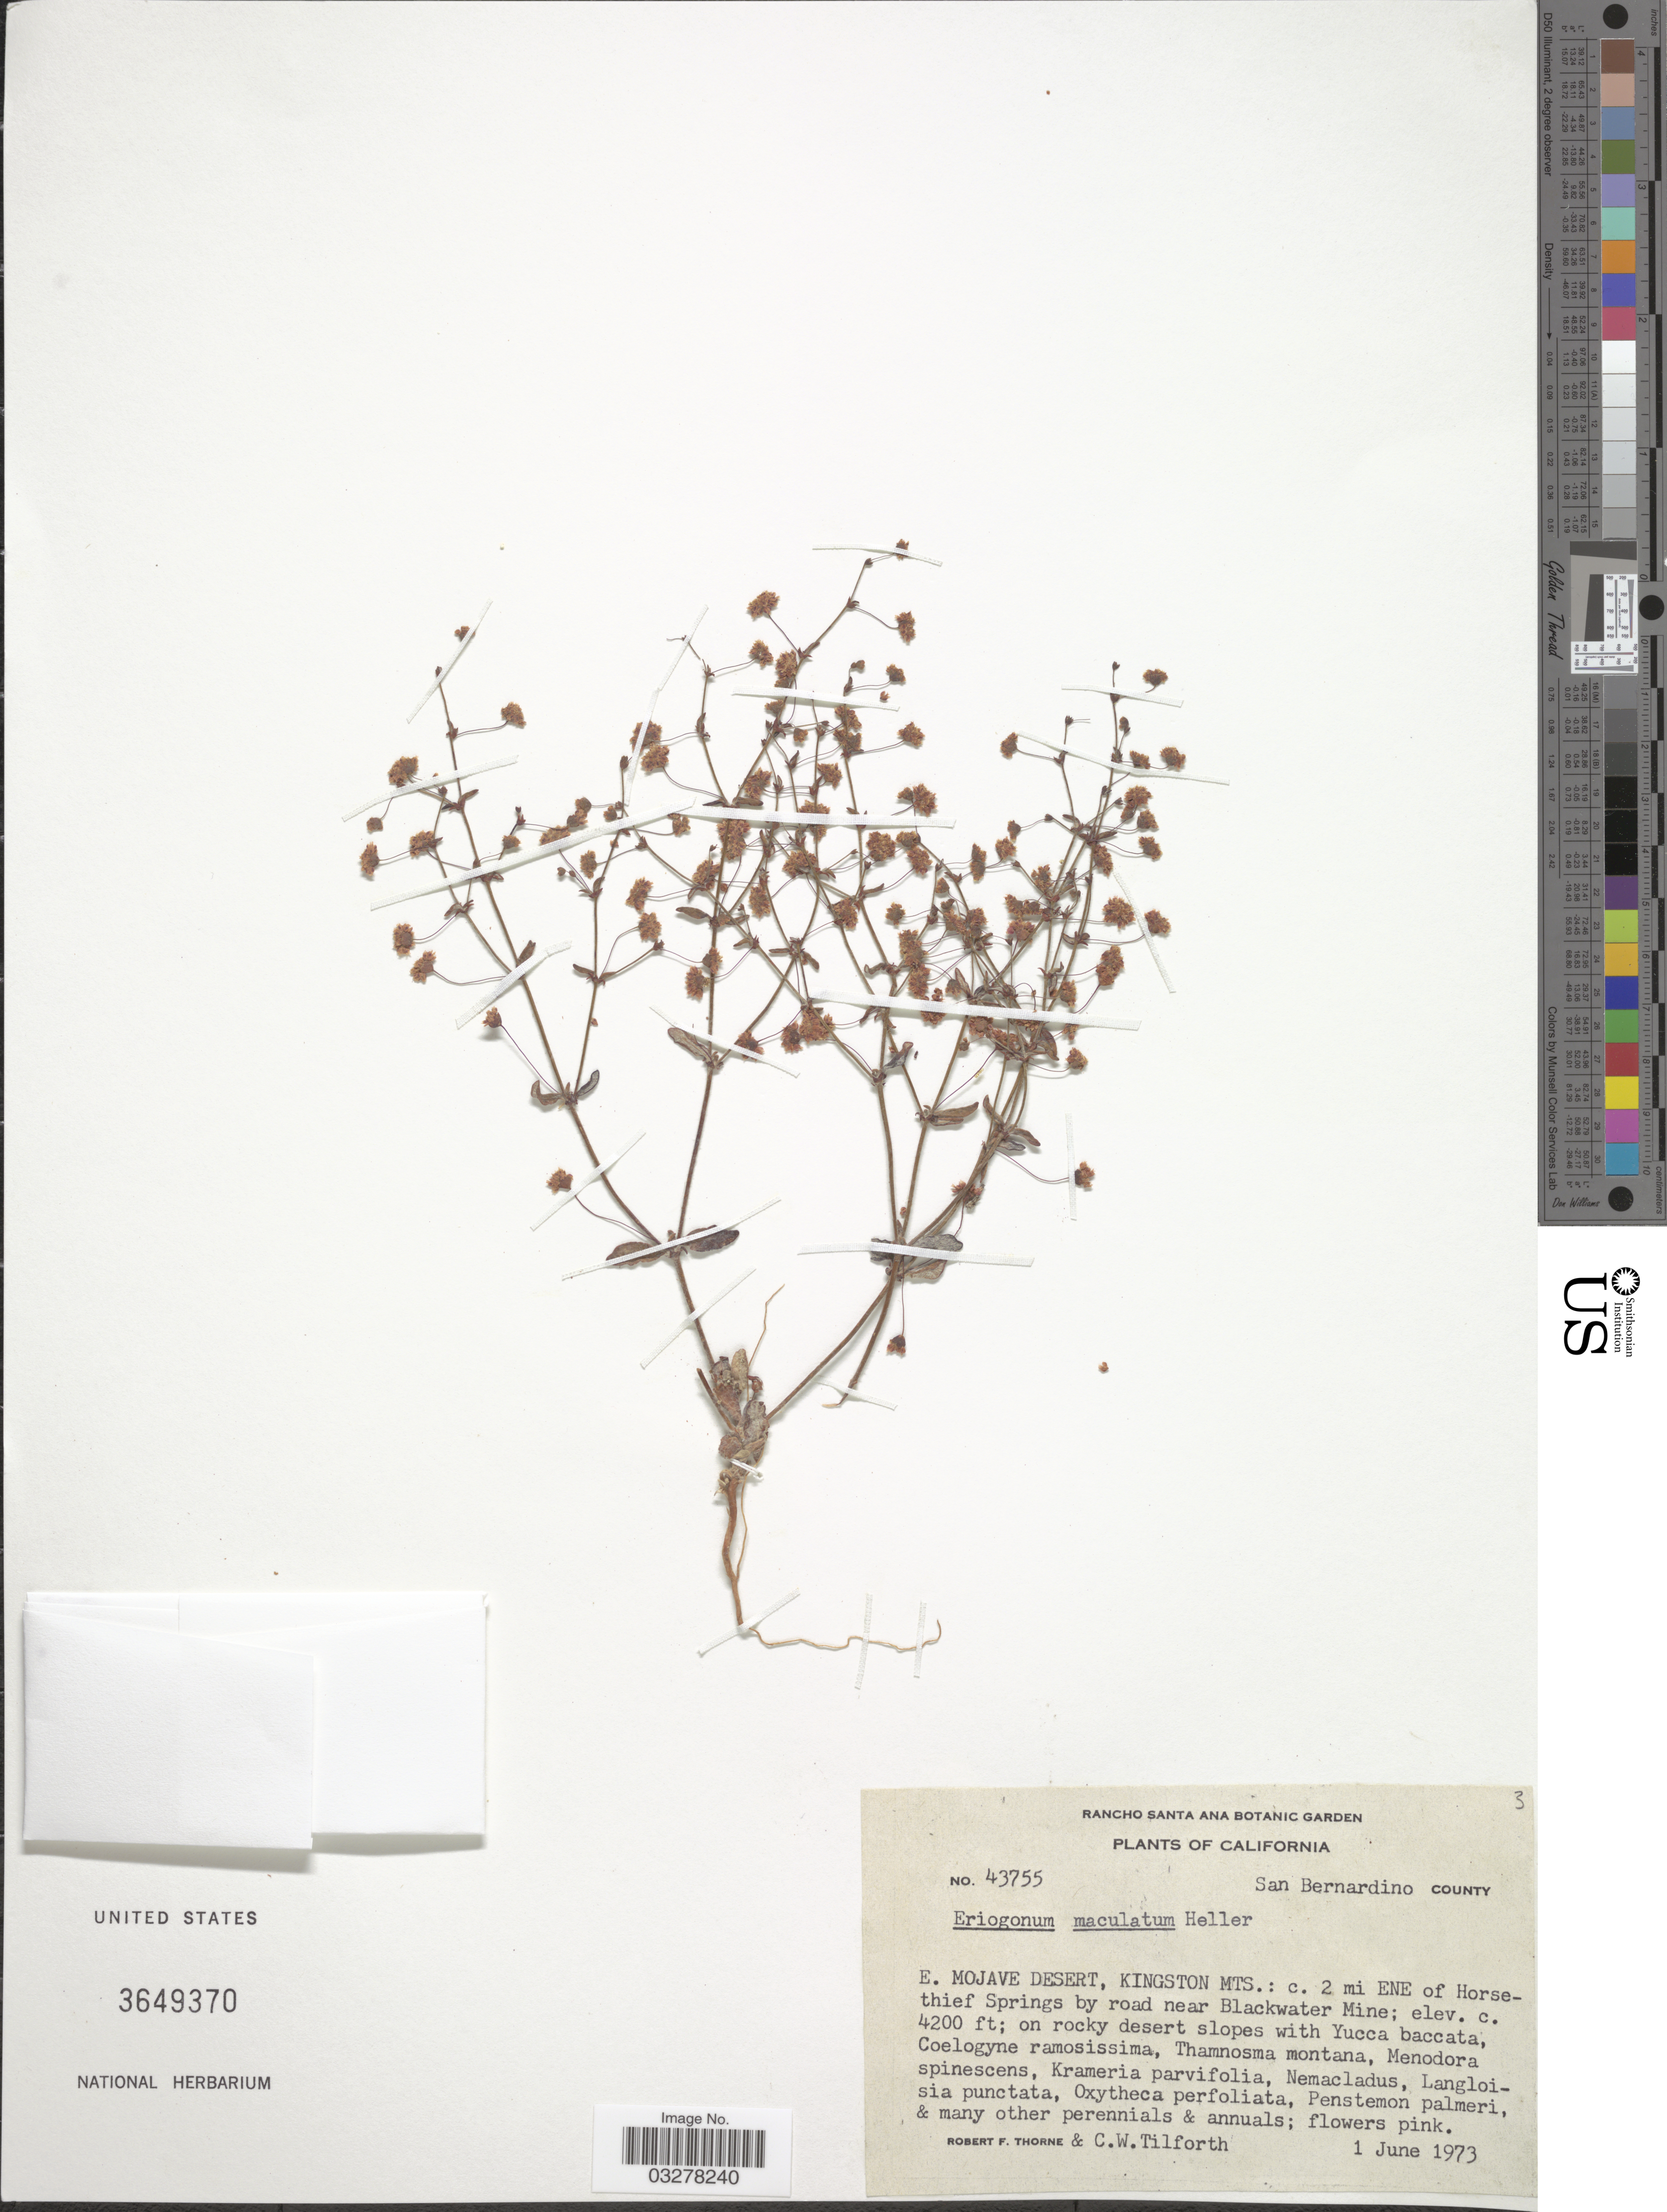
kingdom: Plantae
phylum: Tracheophyta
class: Magnoliopsida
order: Caryophyllales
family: Polygonaceae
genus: Eriogonum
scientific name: Eriogonum maculatum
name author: A. Heller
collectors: R. F. Thorne & C. Tilforth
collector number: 43755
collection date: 1973-06-01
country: United States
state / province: California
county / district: San Bernardino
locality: San Bernardino County. E. Mojave Desert, Kingston Mts.: c. 2 mi ENE of Horsethief Springs by road near Blackwater Mine.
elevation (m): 1280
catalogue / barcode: US 3649370